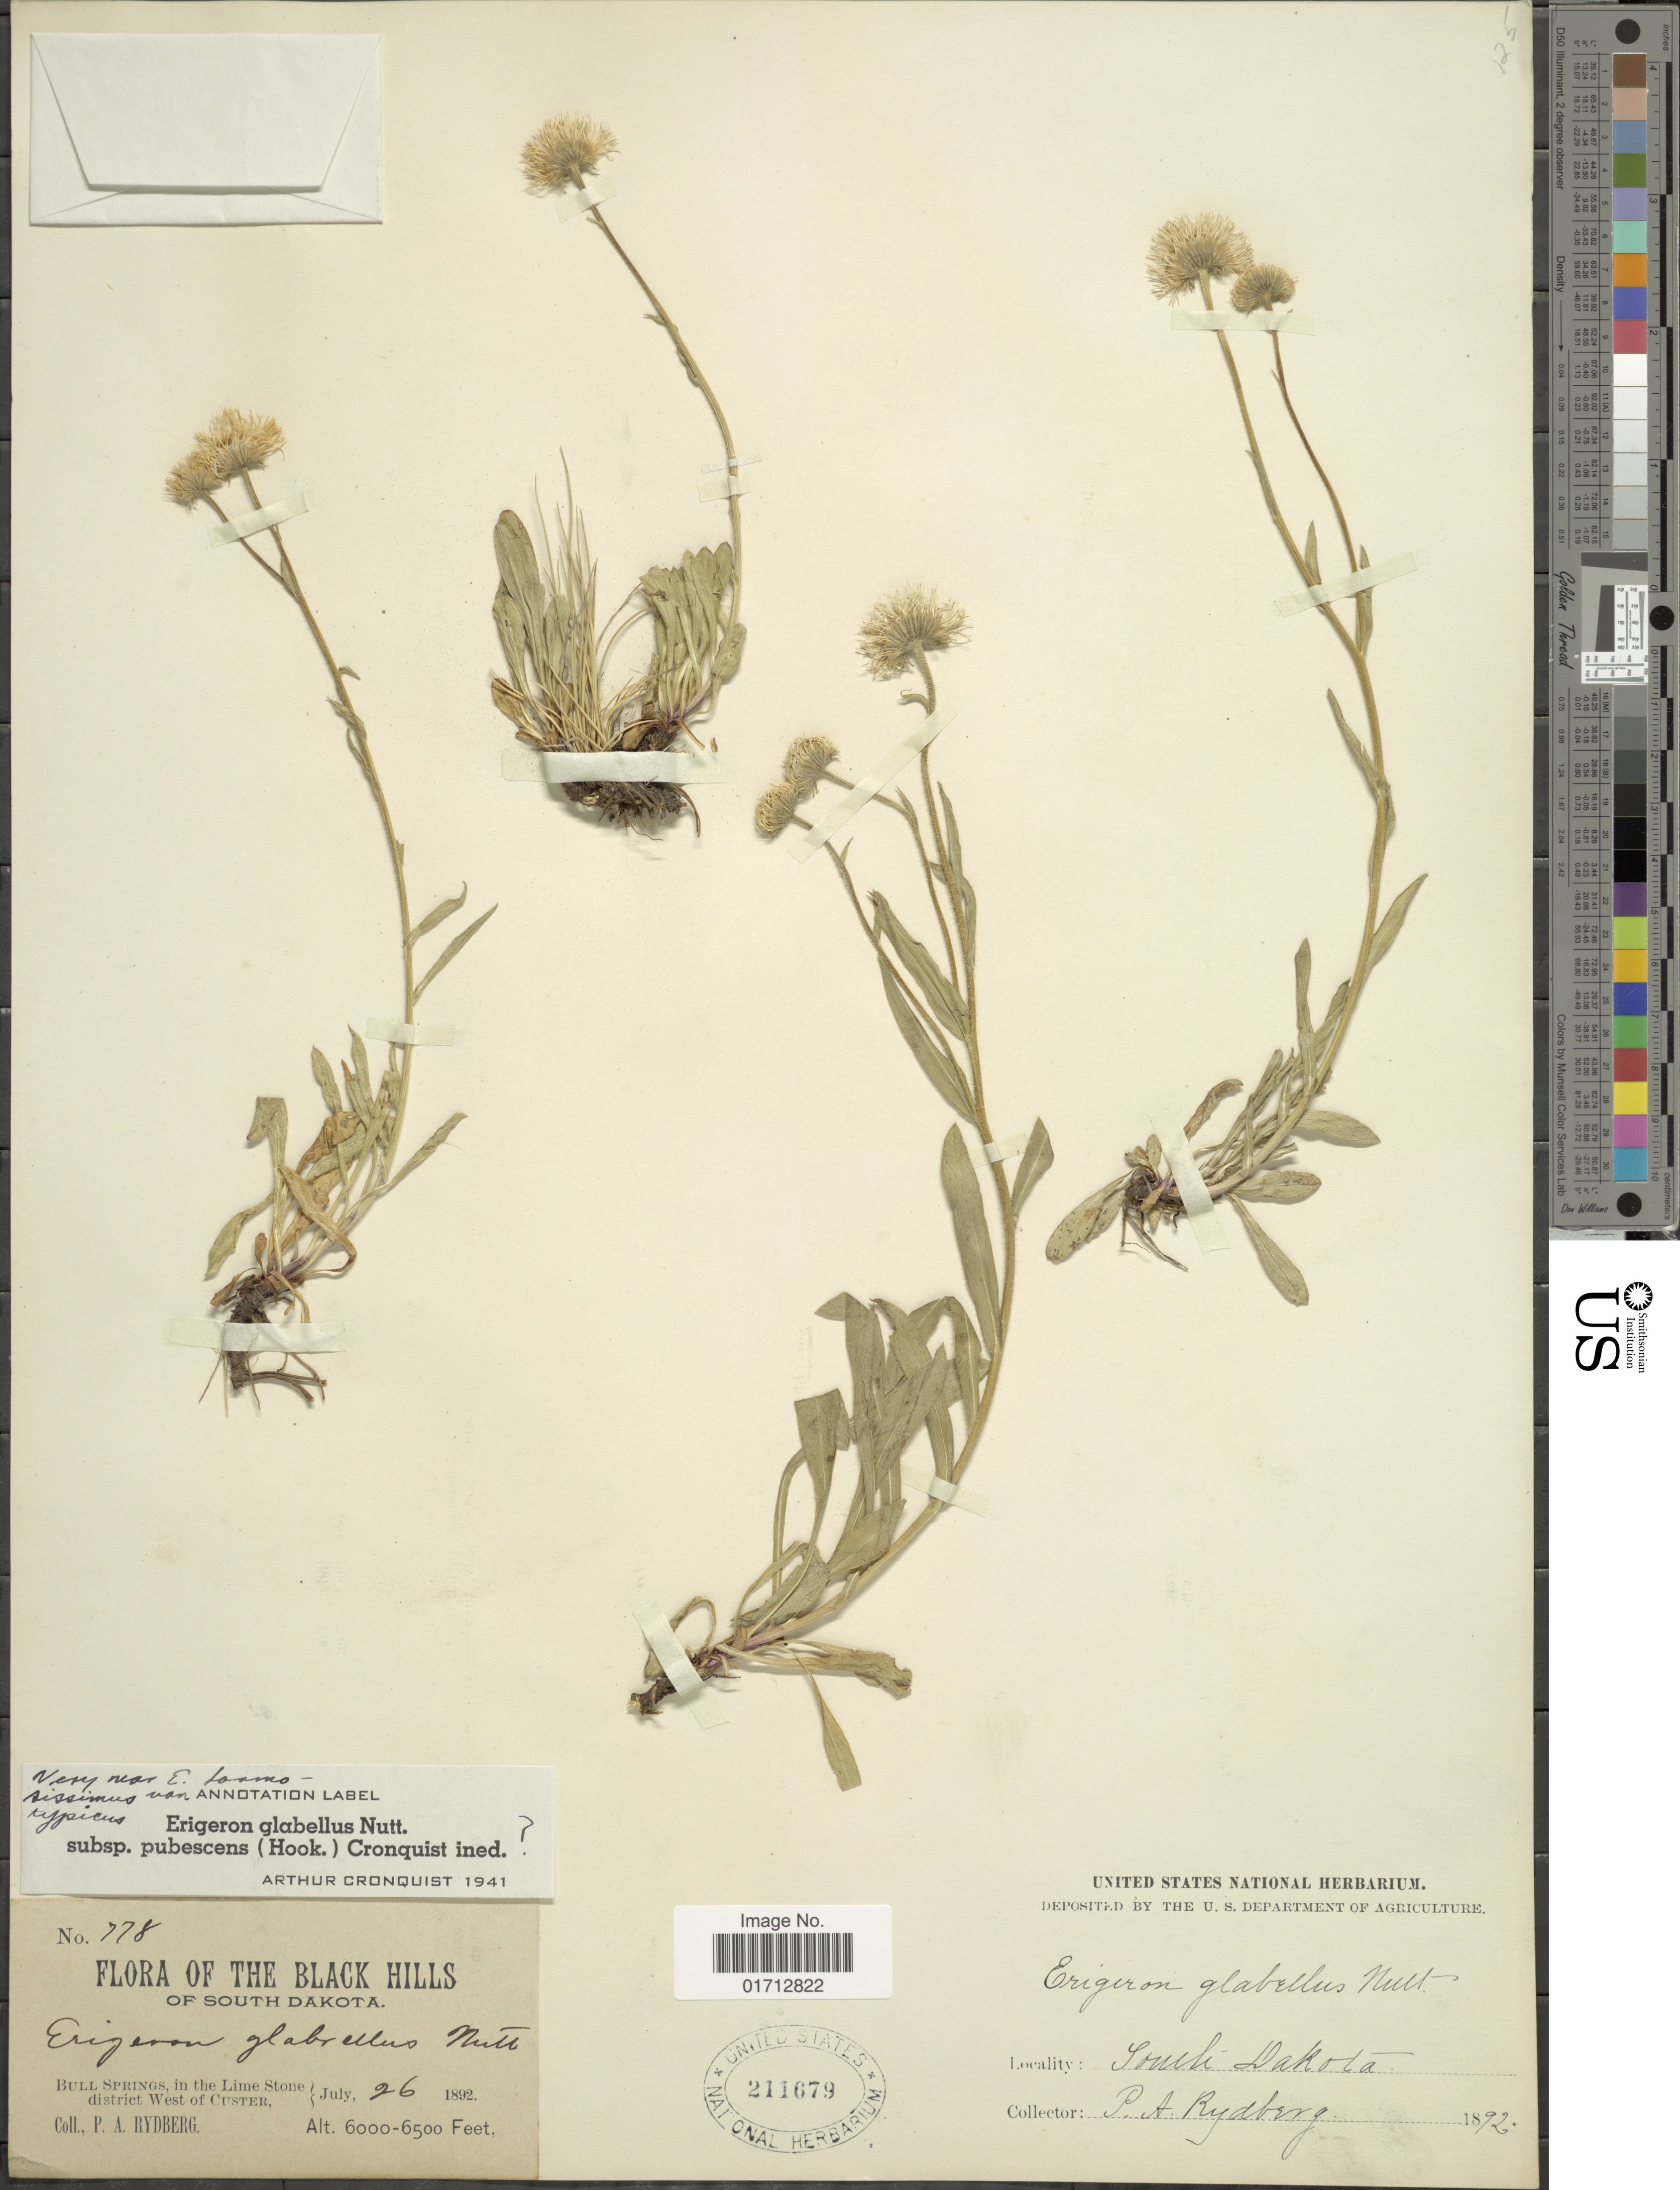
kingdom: Plantae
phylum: Tracheophyta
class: Magnoliopsida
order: Asterales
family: Asteraceae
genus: Erigeron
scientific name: Erigeron glabellus subsp. pubescens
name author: (Hook.) Cronq.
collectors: P. A. Rydberg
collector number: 778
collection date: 1892-07-26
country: United States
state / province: South Dakota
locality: The Back Hills, Bull Springs, in the Lime Stone, district West of Custer.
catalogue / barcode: US 211679